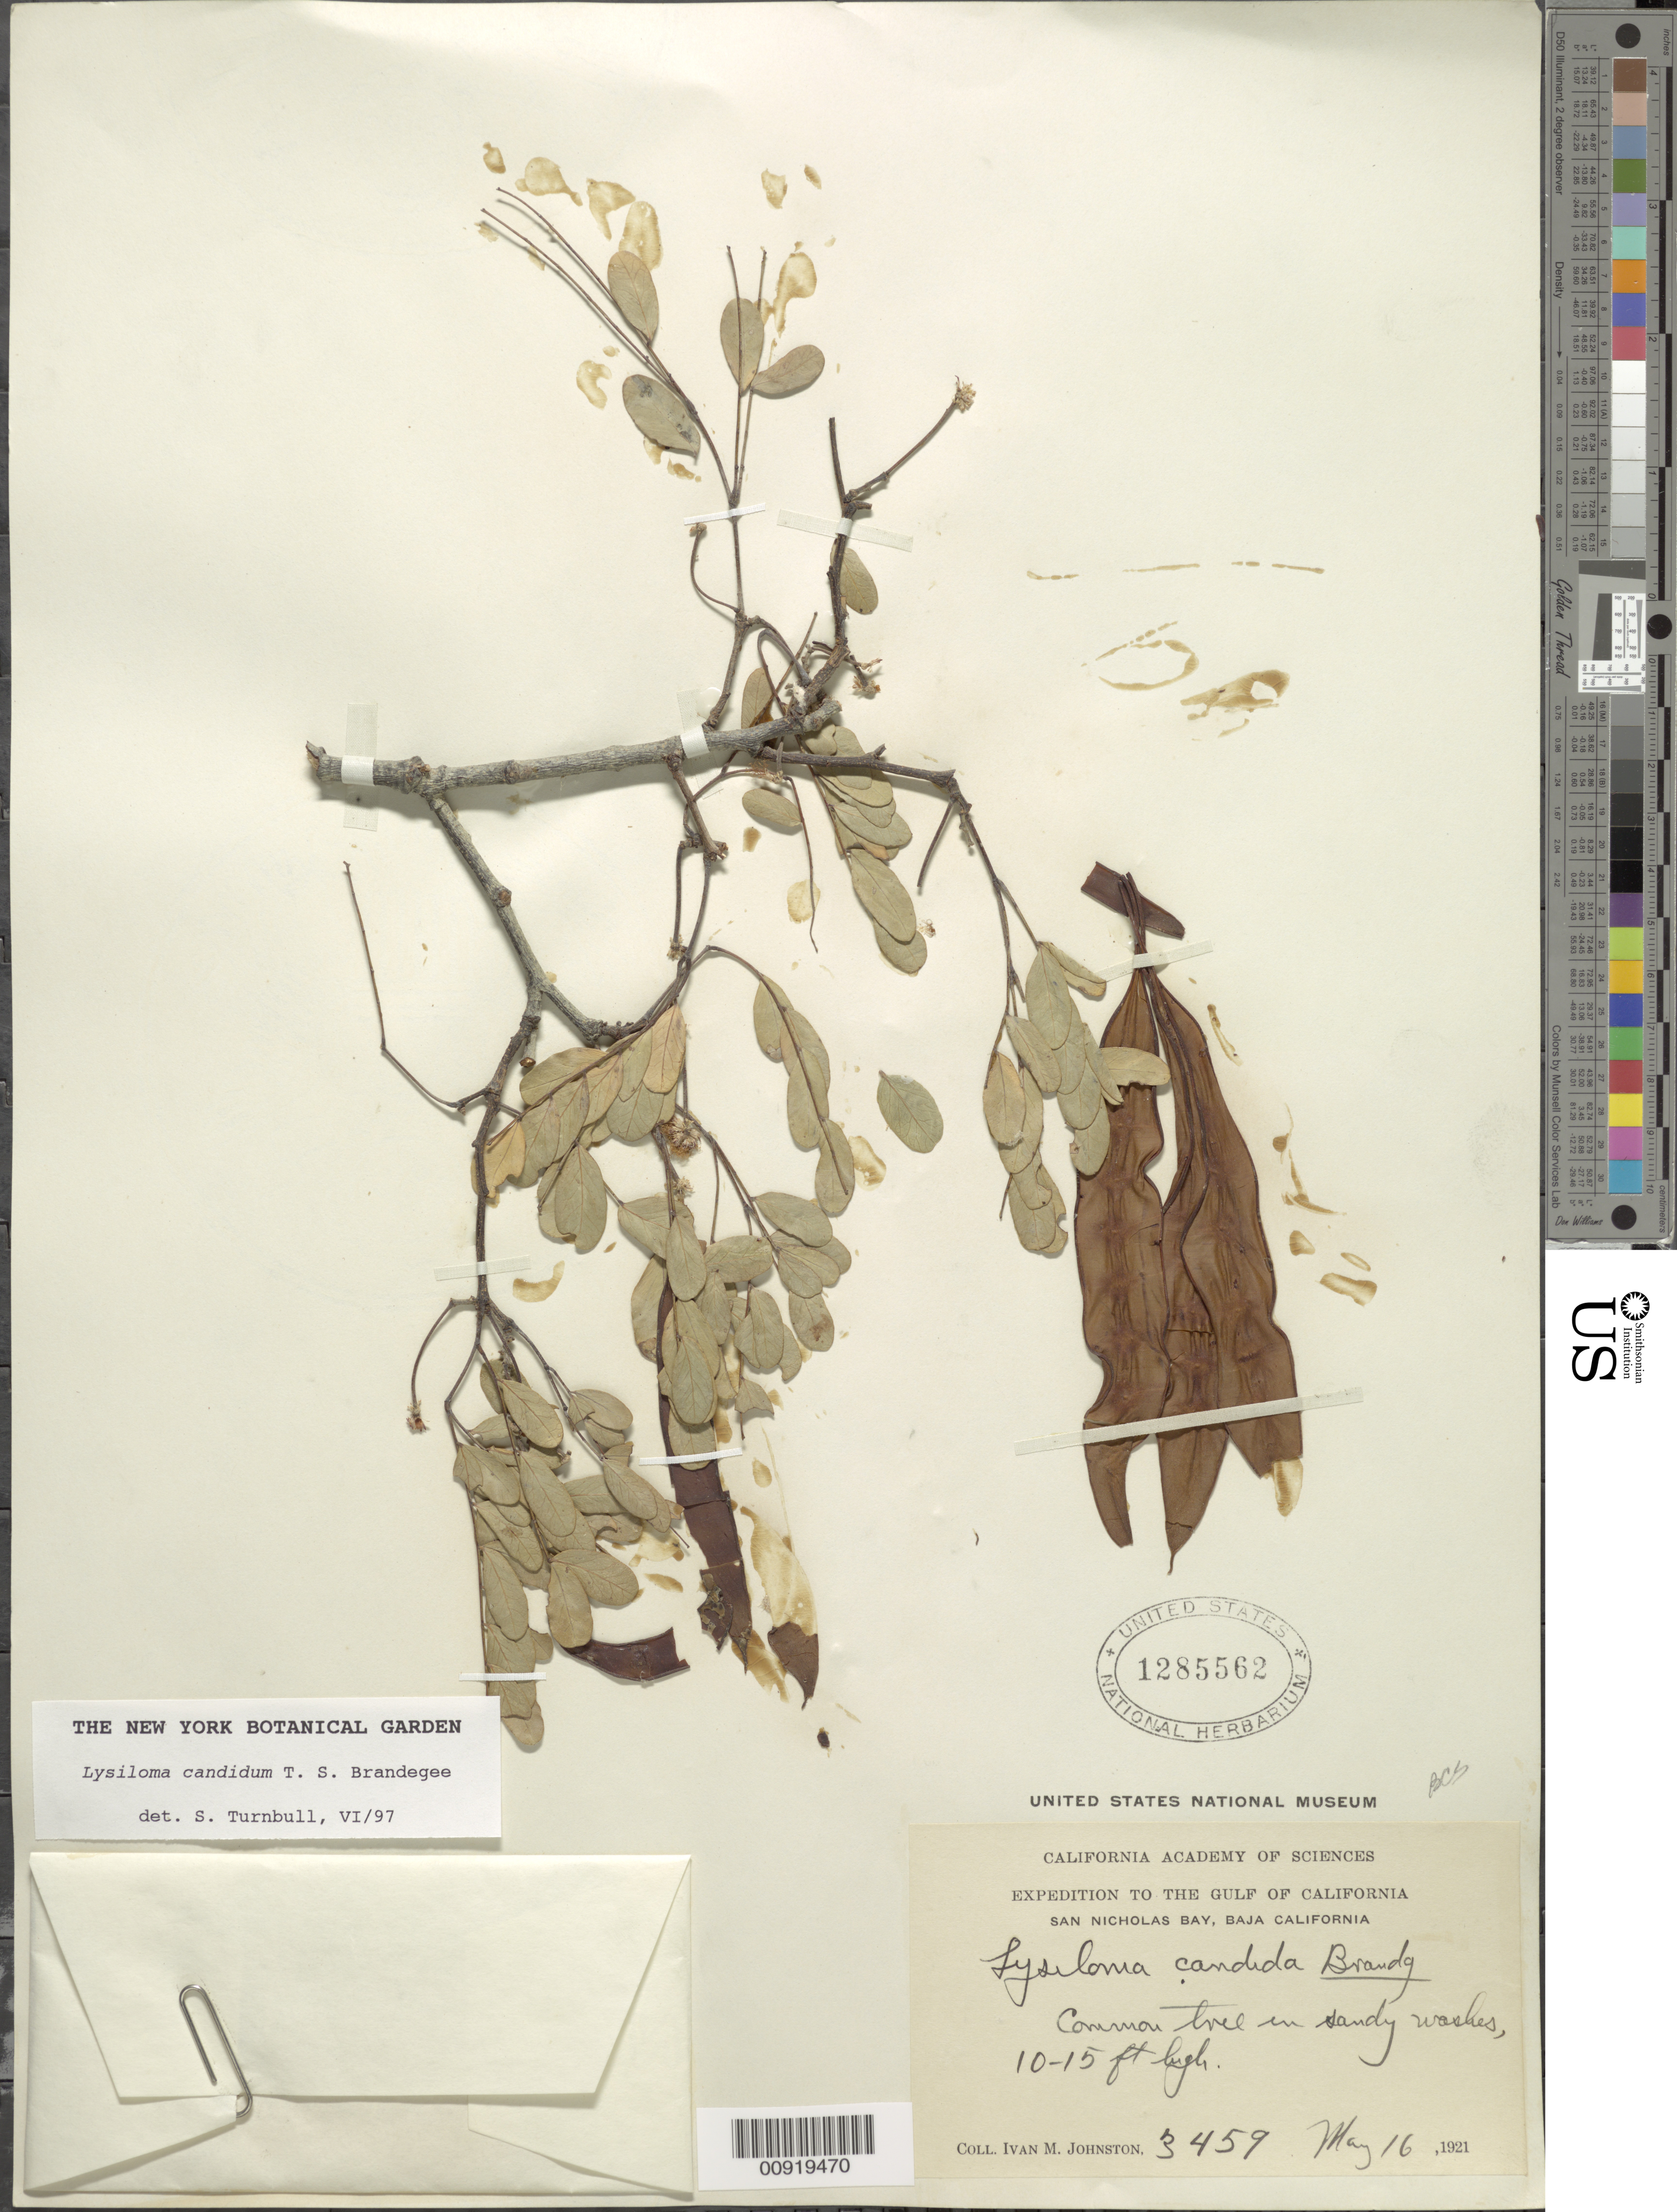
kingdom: Plantae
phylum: Tracheophyta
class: Magnoliopsida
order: Fabales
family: Fabaceae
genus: Lysiloma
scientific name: Lysiloma candidum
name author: Brandegee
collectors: I.M. Johnston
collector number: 3459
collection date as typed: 16 May 1921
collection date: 1921-05-16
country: Mexico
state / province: Baja California Sur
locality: San Nicholas Bay, Baja California.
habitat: In sandy washes.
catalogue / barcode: US 1285562